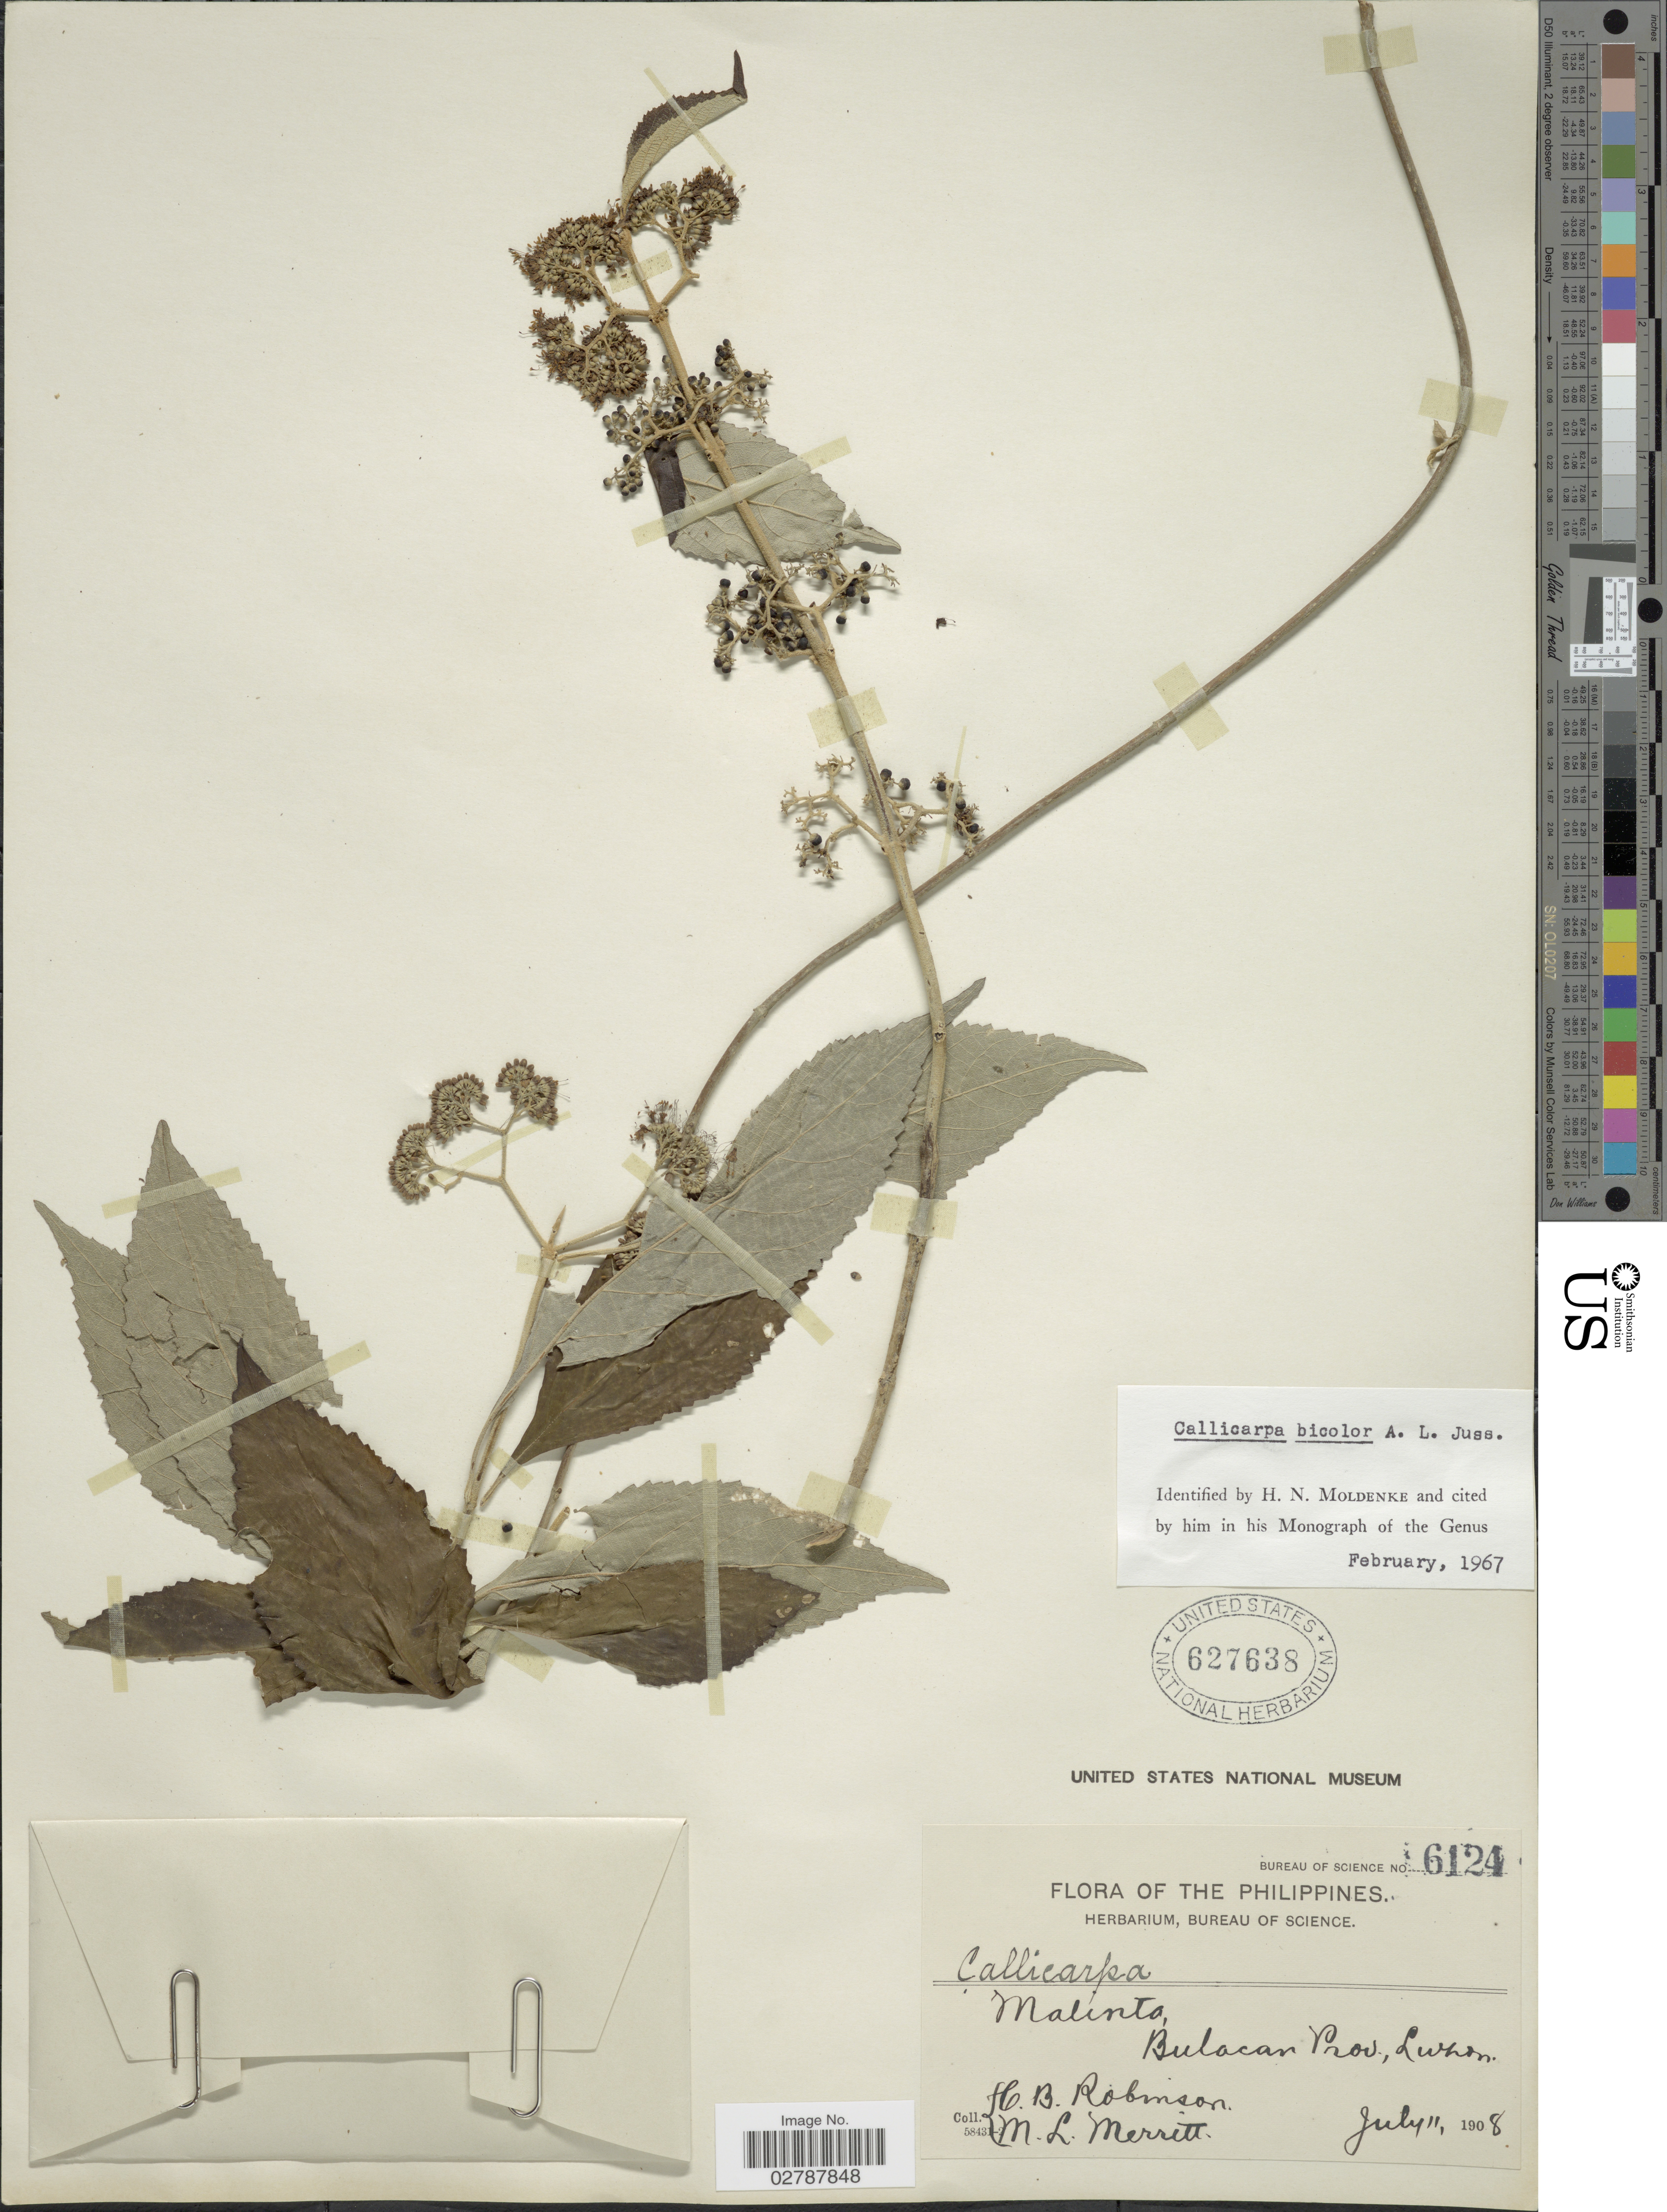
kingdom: Plantae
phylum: Tracheophyta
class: Magnoliopsida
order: Lamiales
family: Lamiaceae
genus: Callicarpa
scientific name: Callicarpa bicolor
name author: Juss.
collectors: C. Robinson & M. L. Merritt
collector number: Bureau of Science6124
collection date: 1908-07-11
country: Philippines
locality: Malinta. Bulacan Prov., Luzon.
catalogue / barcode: US 627638